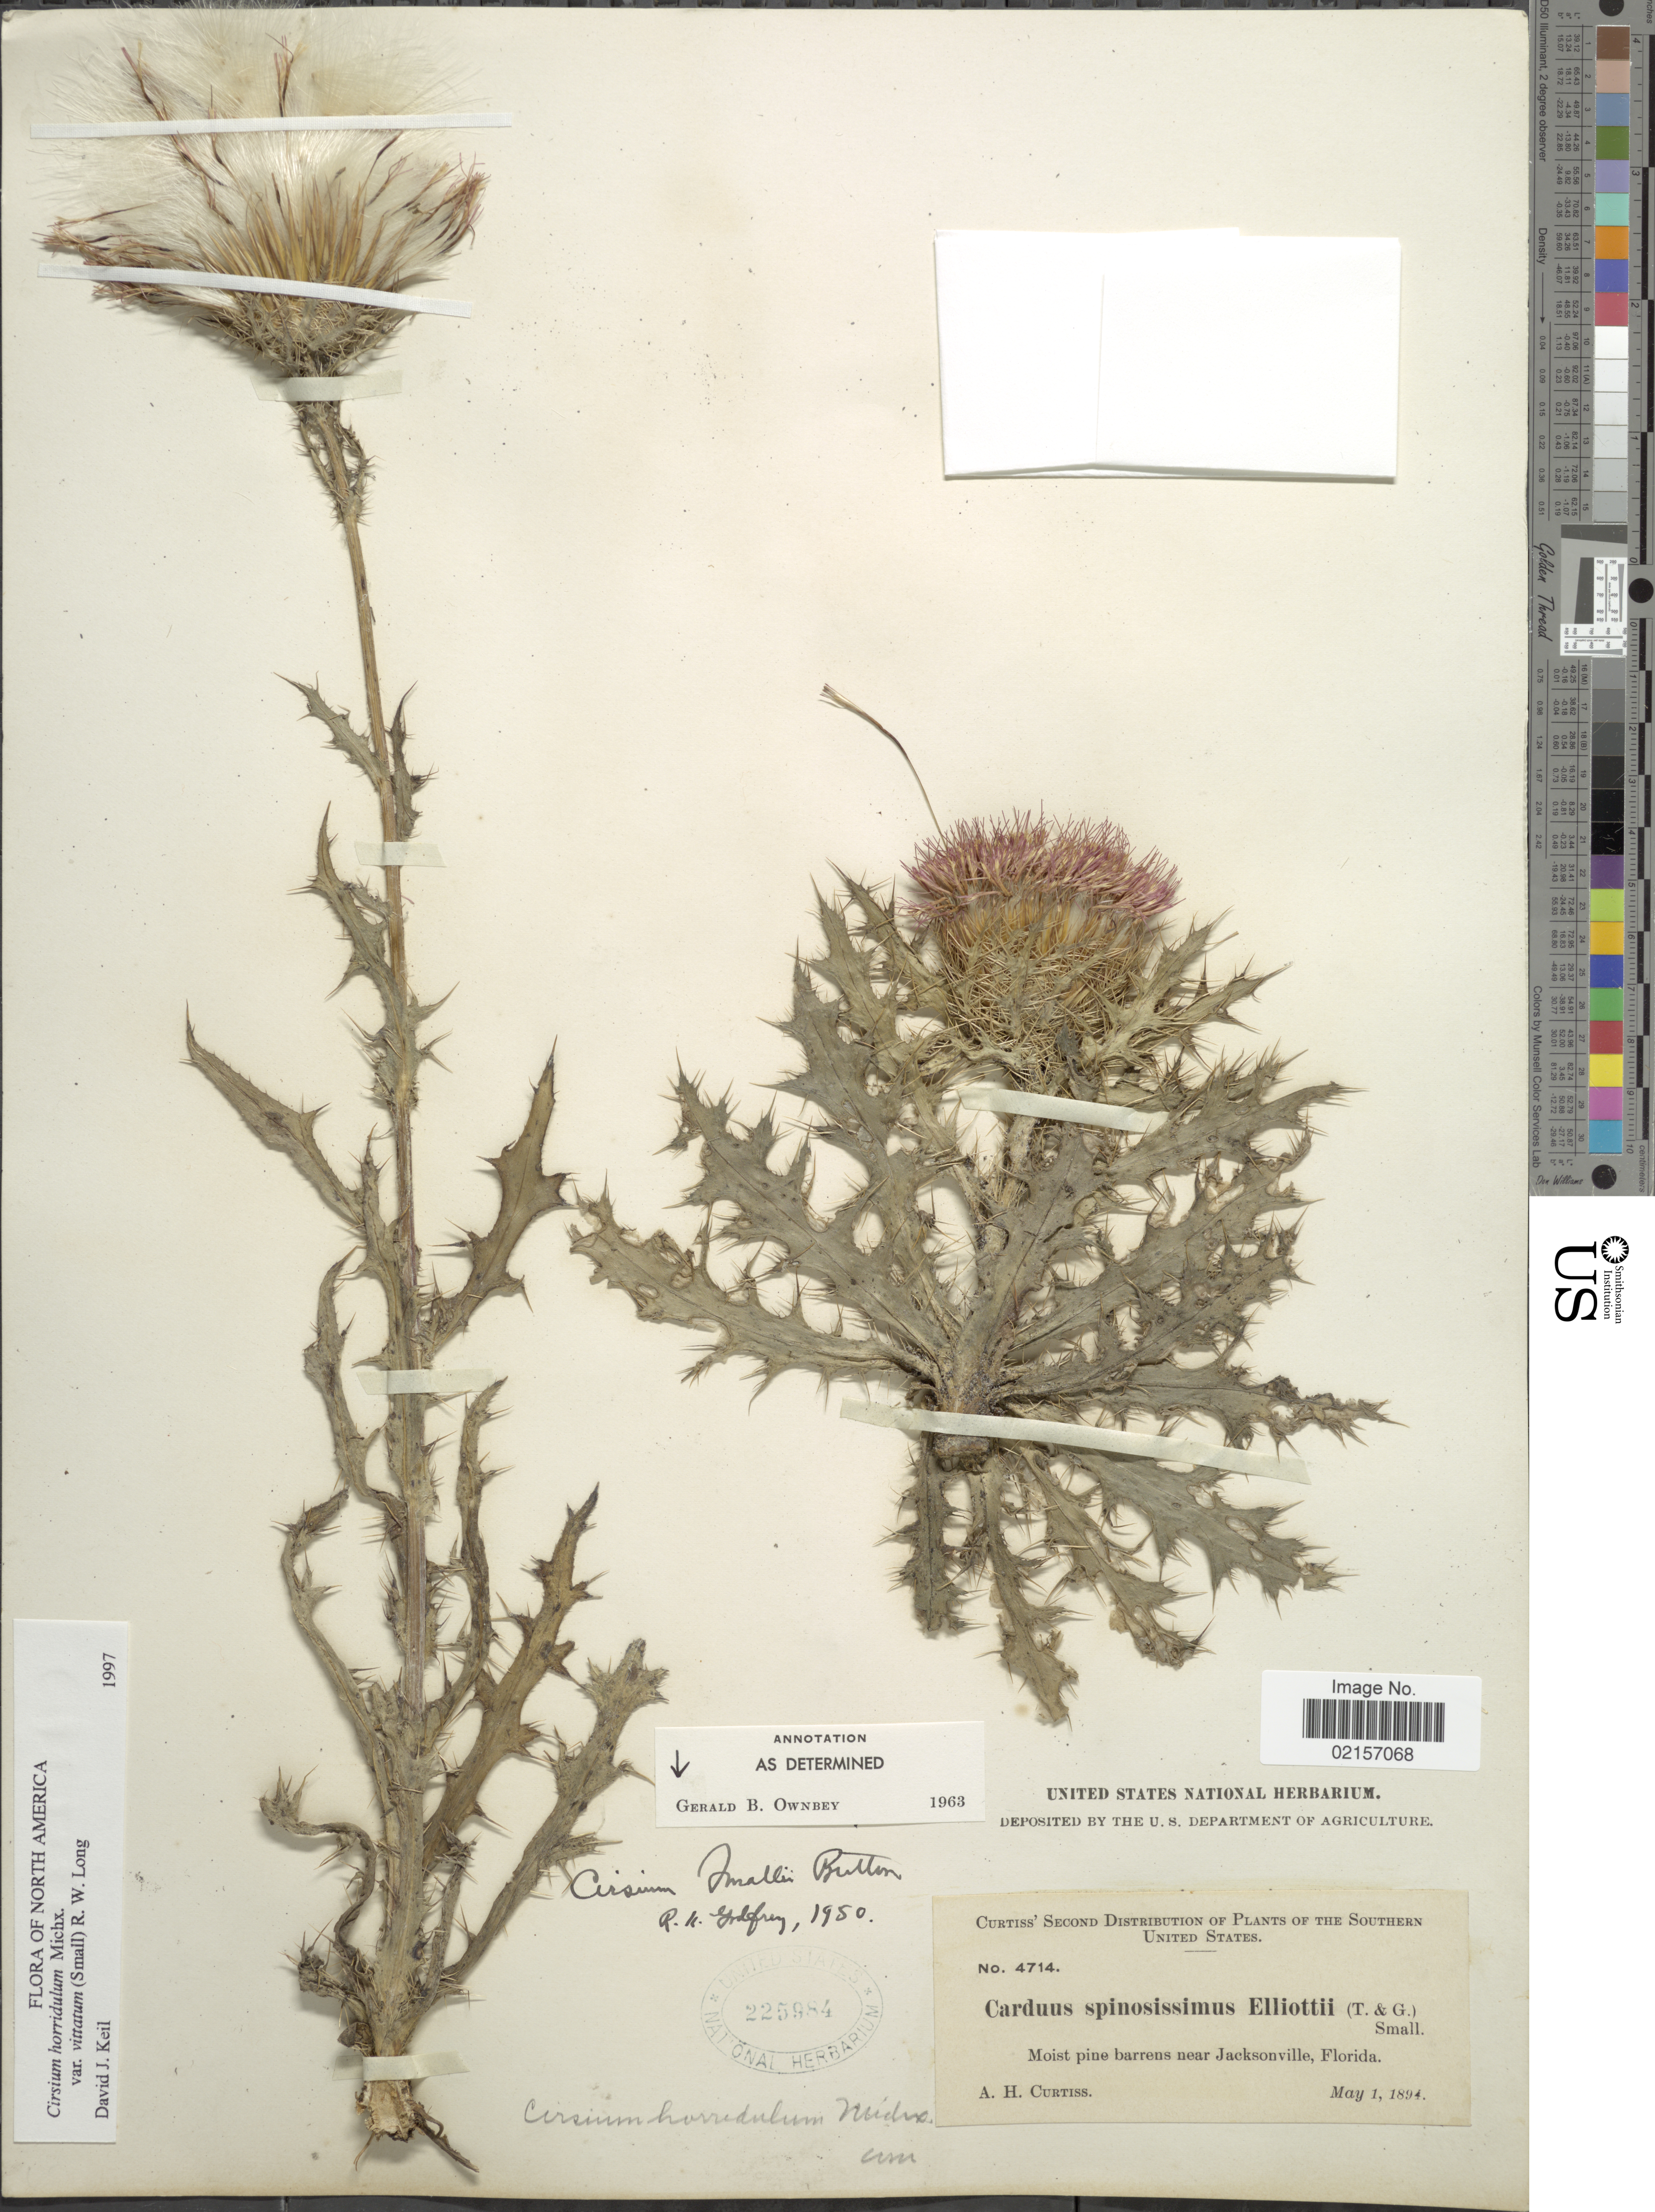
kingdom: Plantae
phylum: Tracheophyta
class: Magnoliopsida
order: Asterales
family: Asteraceae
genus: Cirsium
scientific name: Cirsium horridulum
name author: Michx.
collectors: A. H. Curtiss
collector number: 4714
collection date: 1894-05-01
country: United States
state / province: Florida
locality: Moist pine barrens near Jacksonville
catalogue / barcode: US 225984